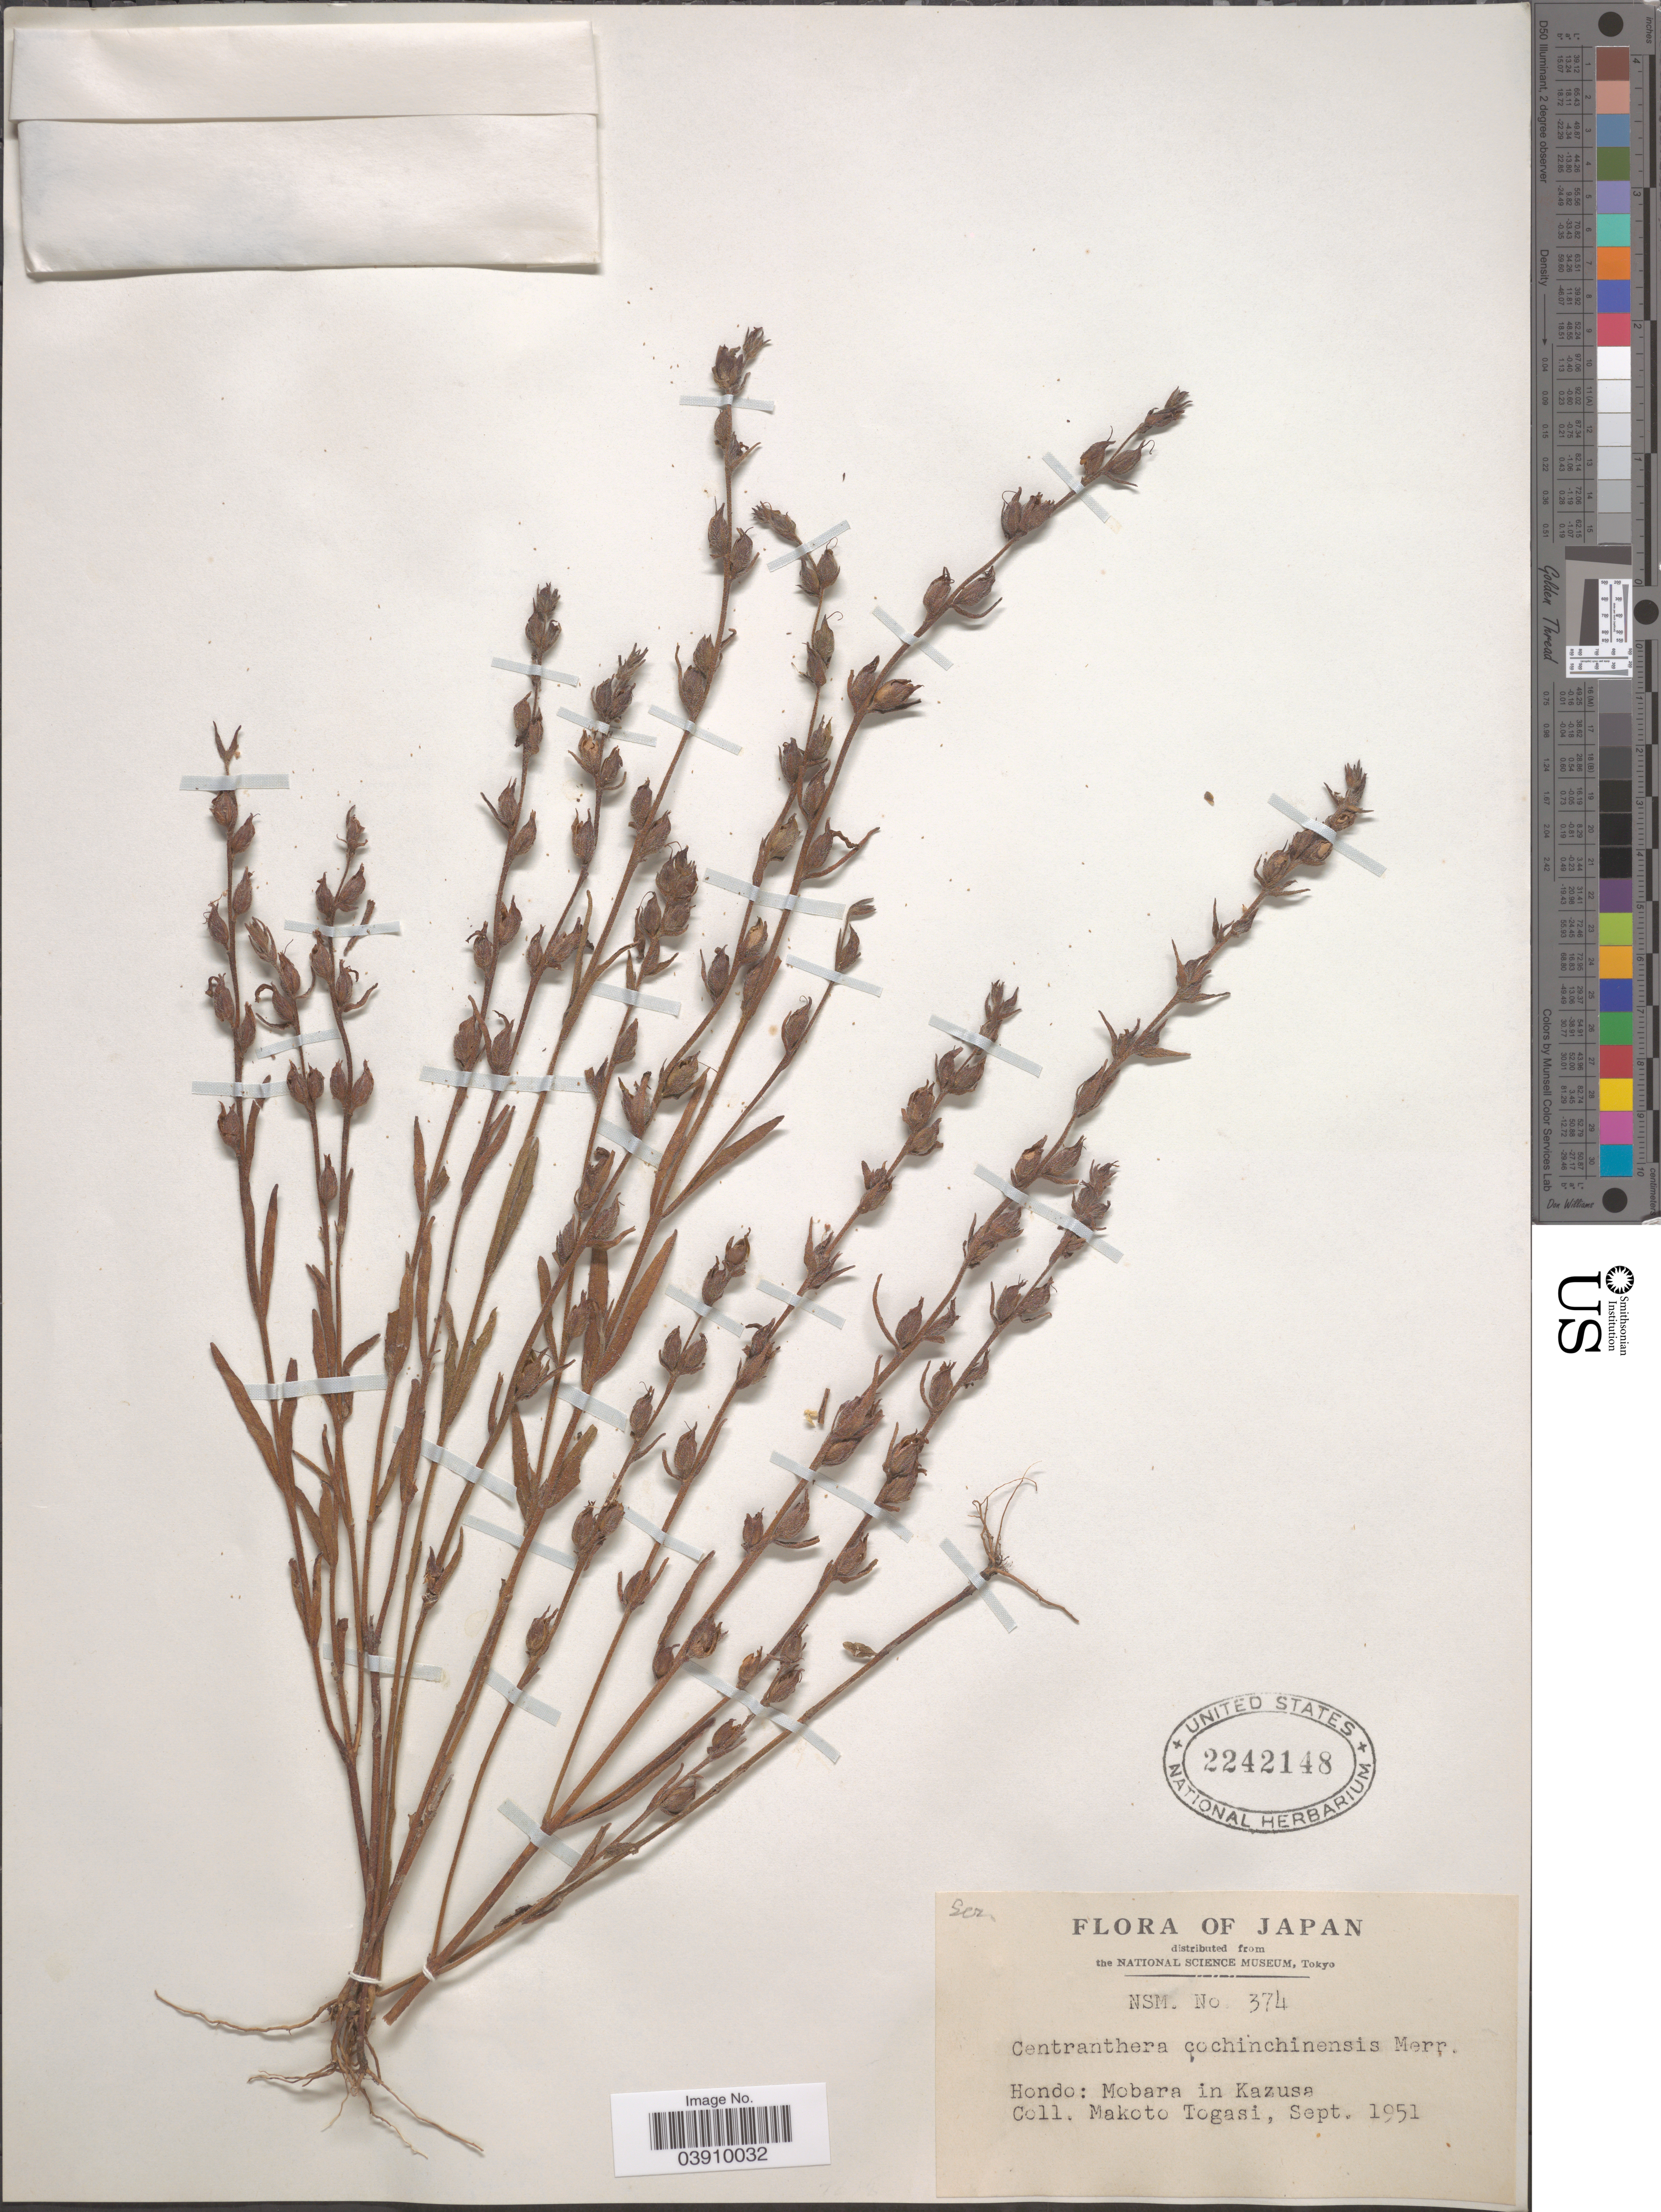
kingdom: Plantae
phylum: Tracheophyta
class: Magnoliopsida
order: Lamiales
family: Orobanchaceae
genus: Centranthera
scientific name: Centranthera cochinchinensis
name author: (Lour.) Merr.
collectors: M. Togasi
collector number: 374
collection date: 1951-09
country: Japan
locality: Hondo: Mobara in Kazusa.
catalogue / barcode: US 2242148